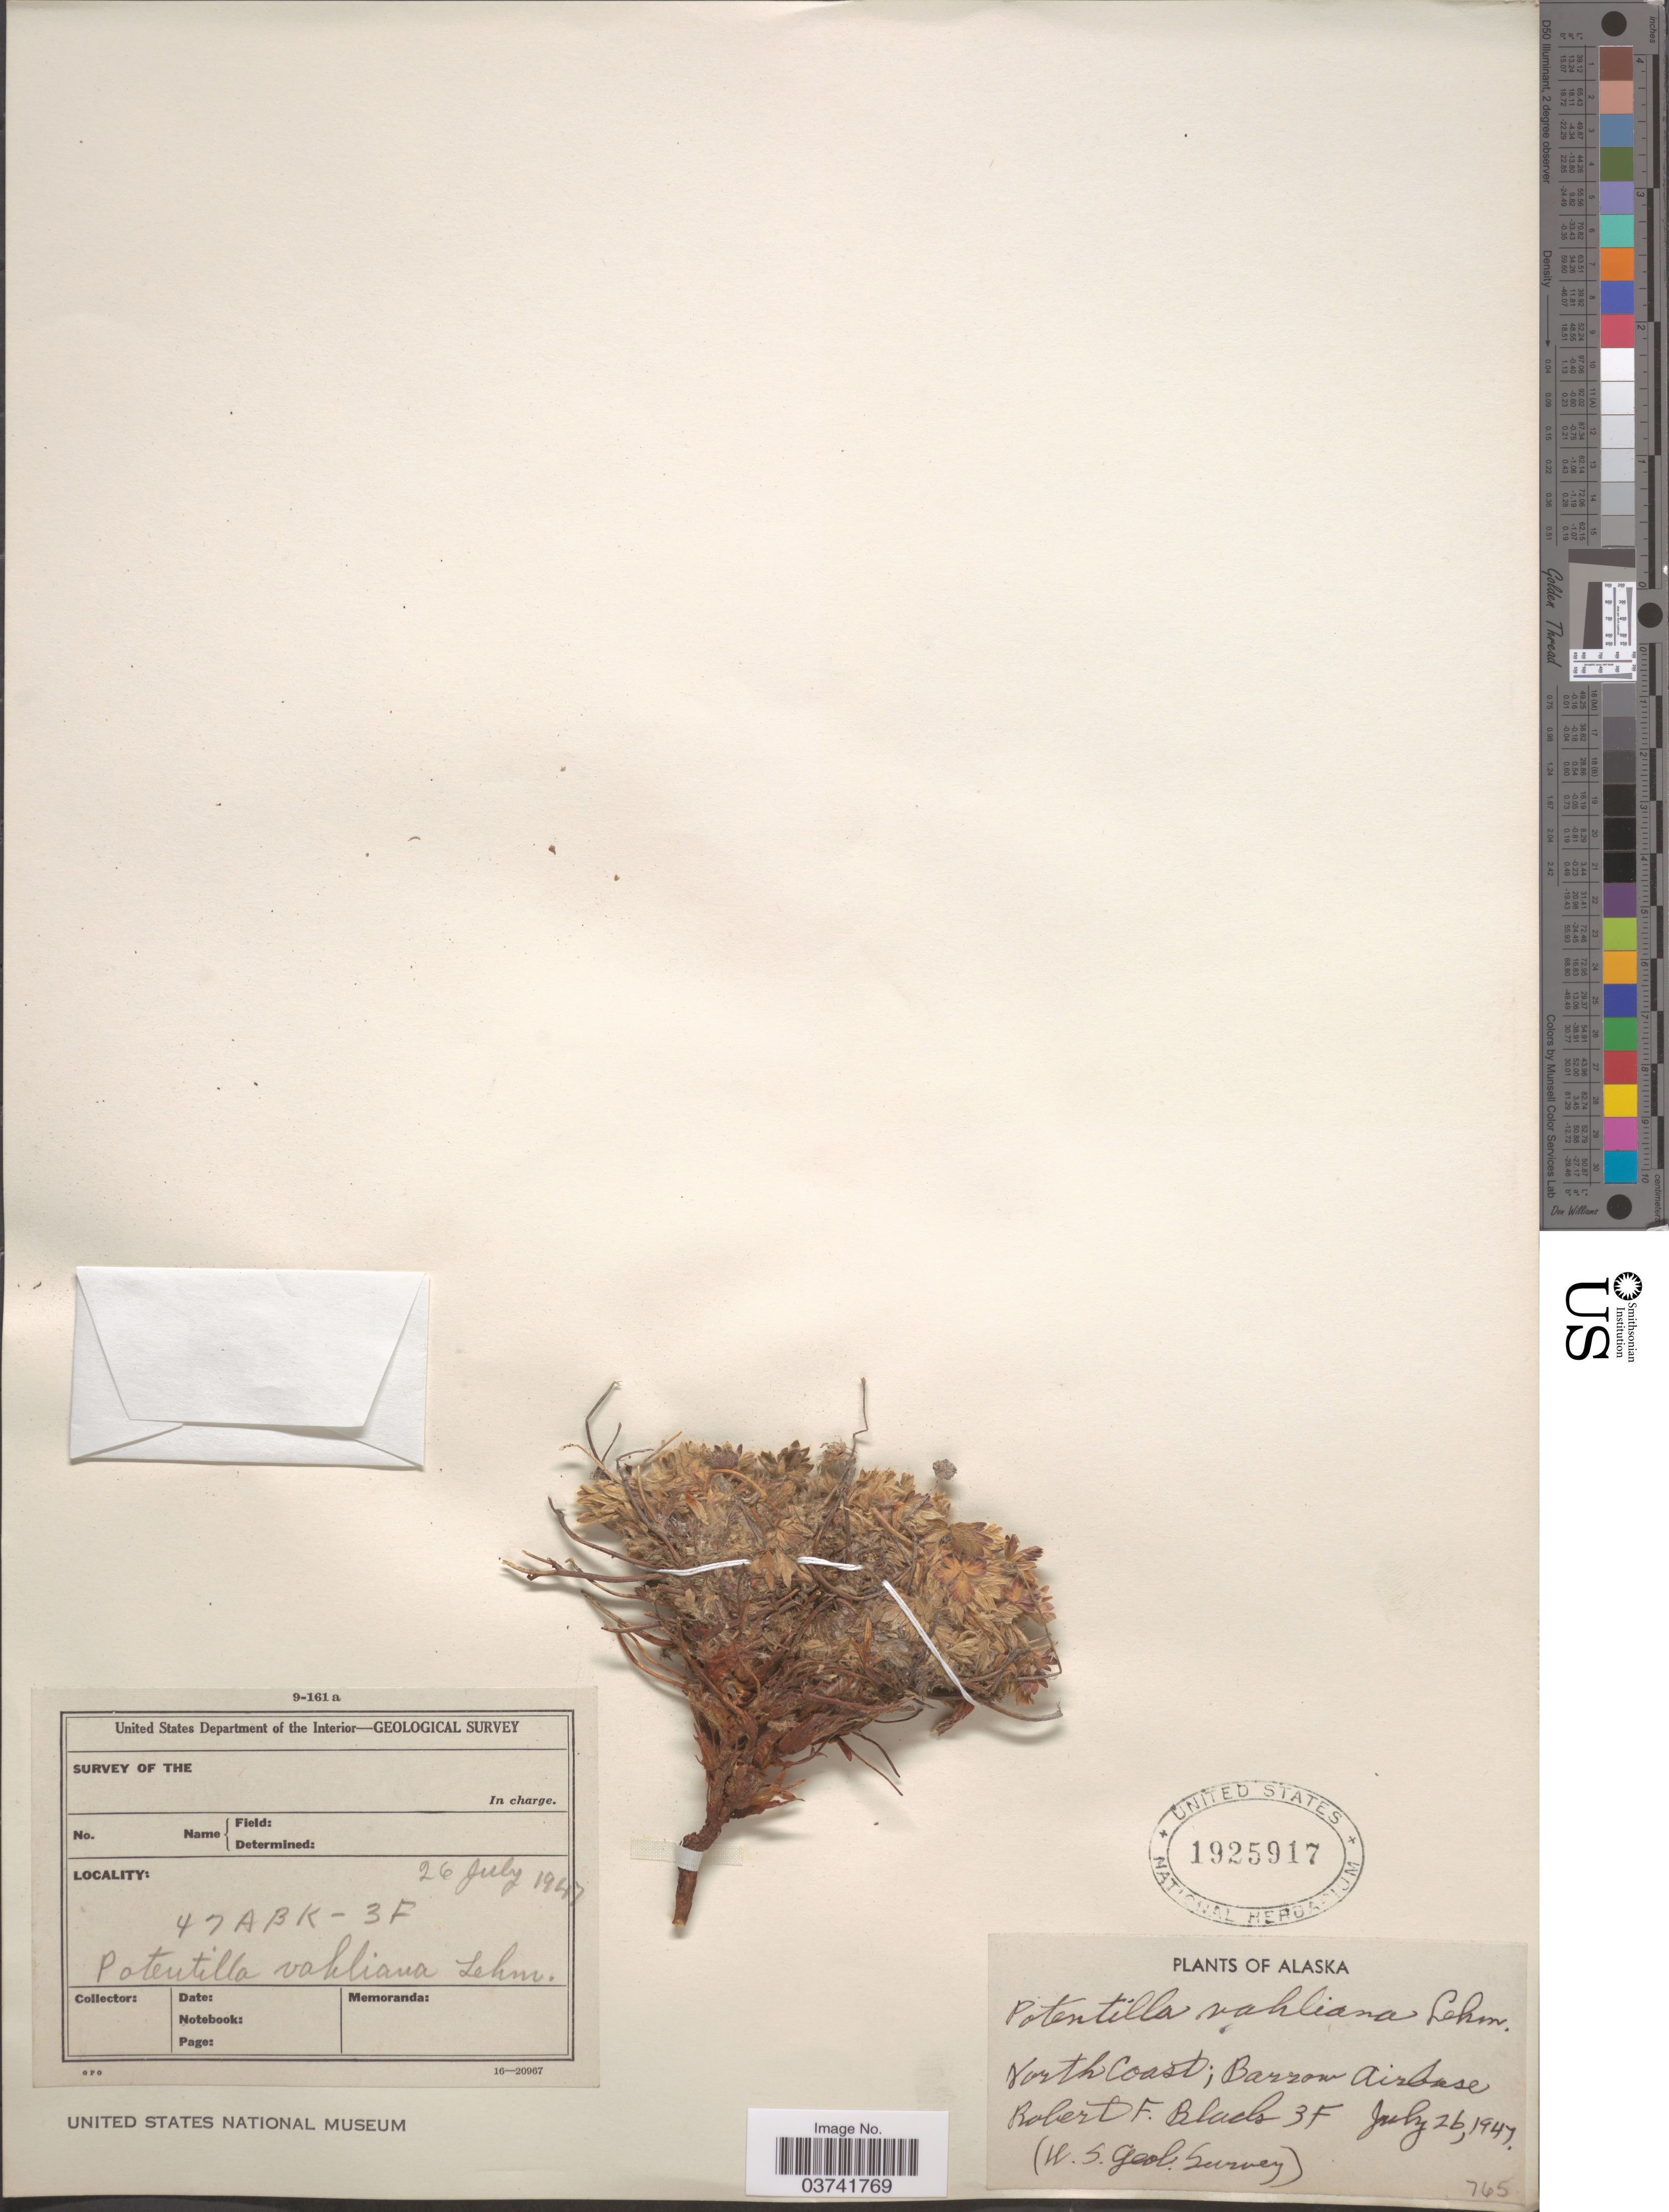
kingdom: Plantae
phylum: Tracheophyta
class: Magnoliopsida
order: Rosales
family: Rosaceae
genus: Potentilla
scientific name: Potentilla vahliana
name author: Lehm.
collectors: R. F. Black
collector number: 3F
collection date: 1947-07-26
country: United States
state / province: Alaska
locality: North Coast; Barrow Airbase.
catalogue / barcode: US 1925917